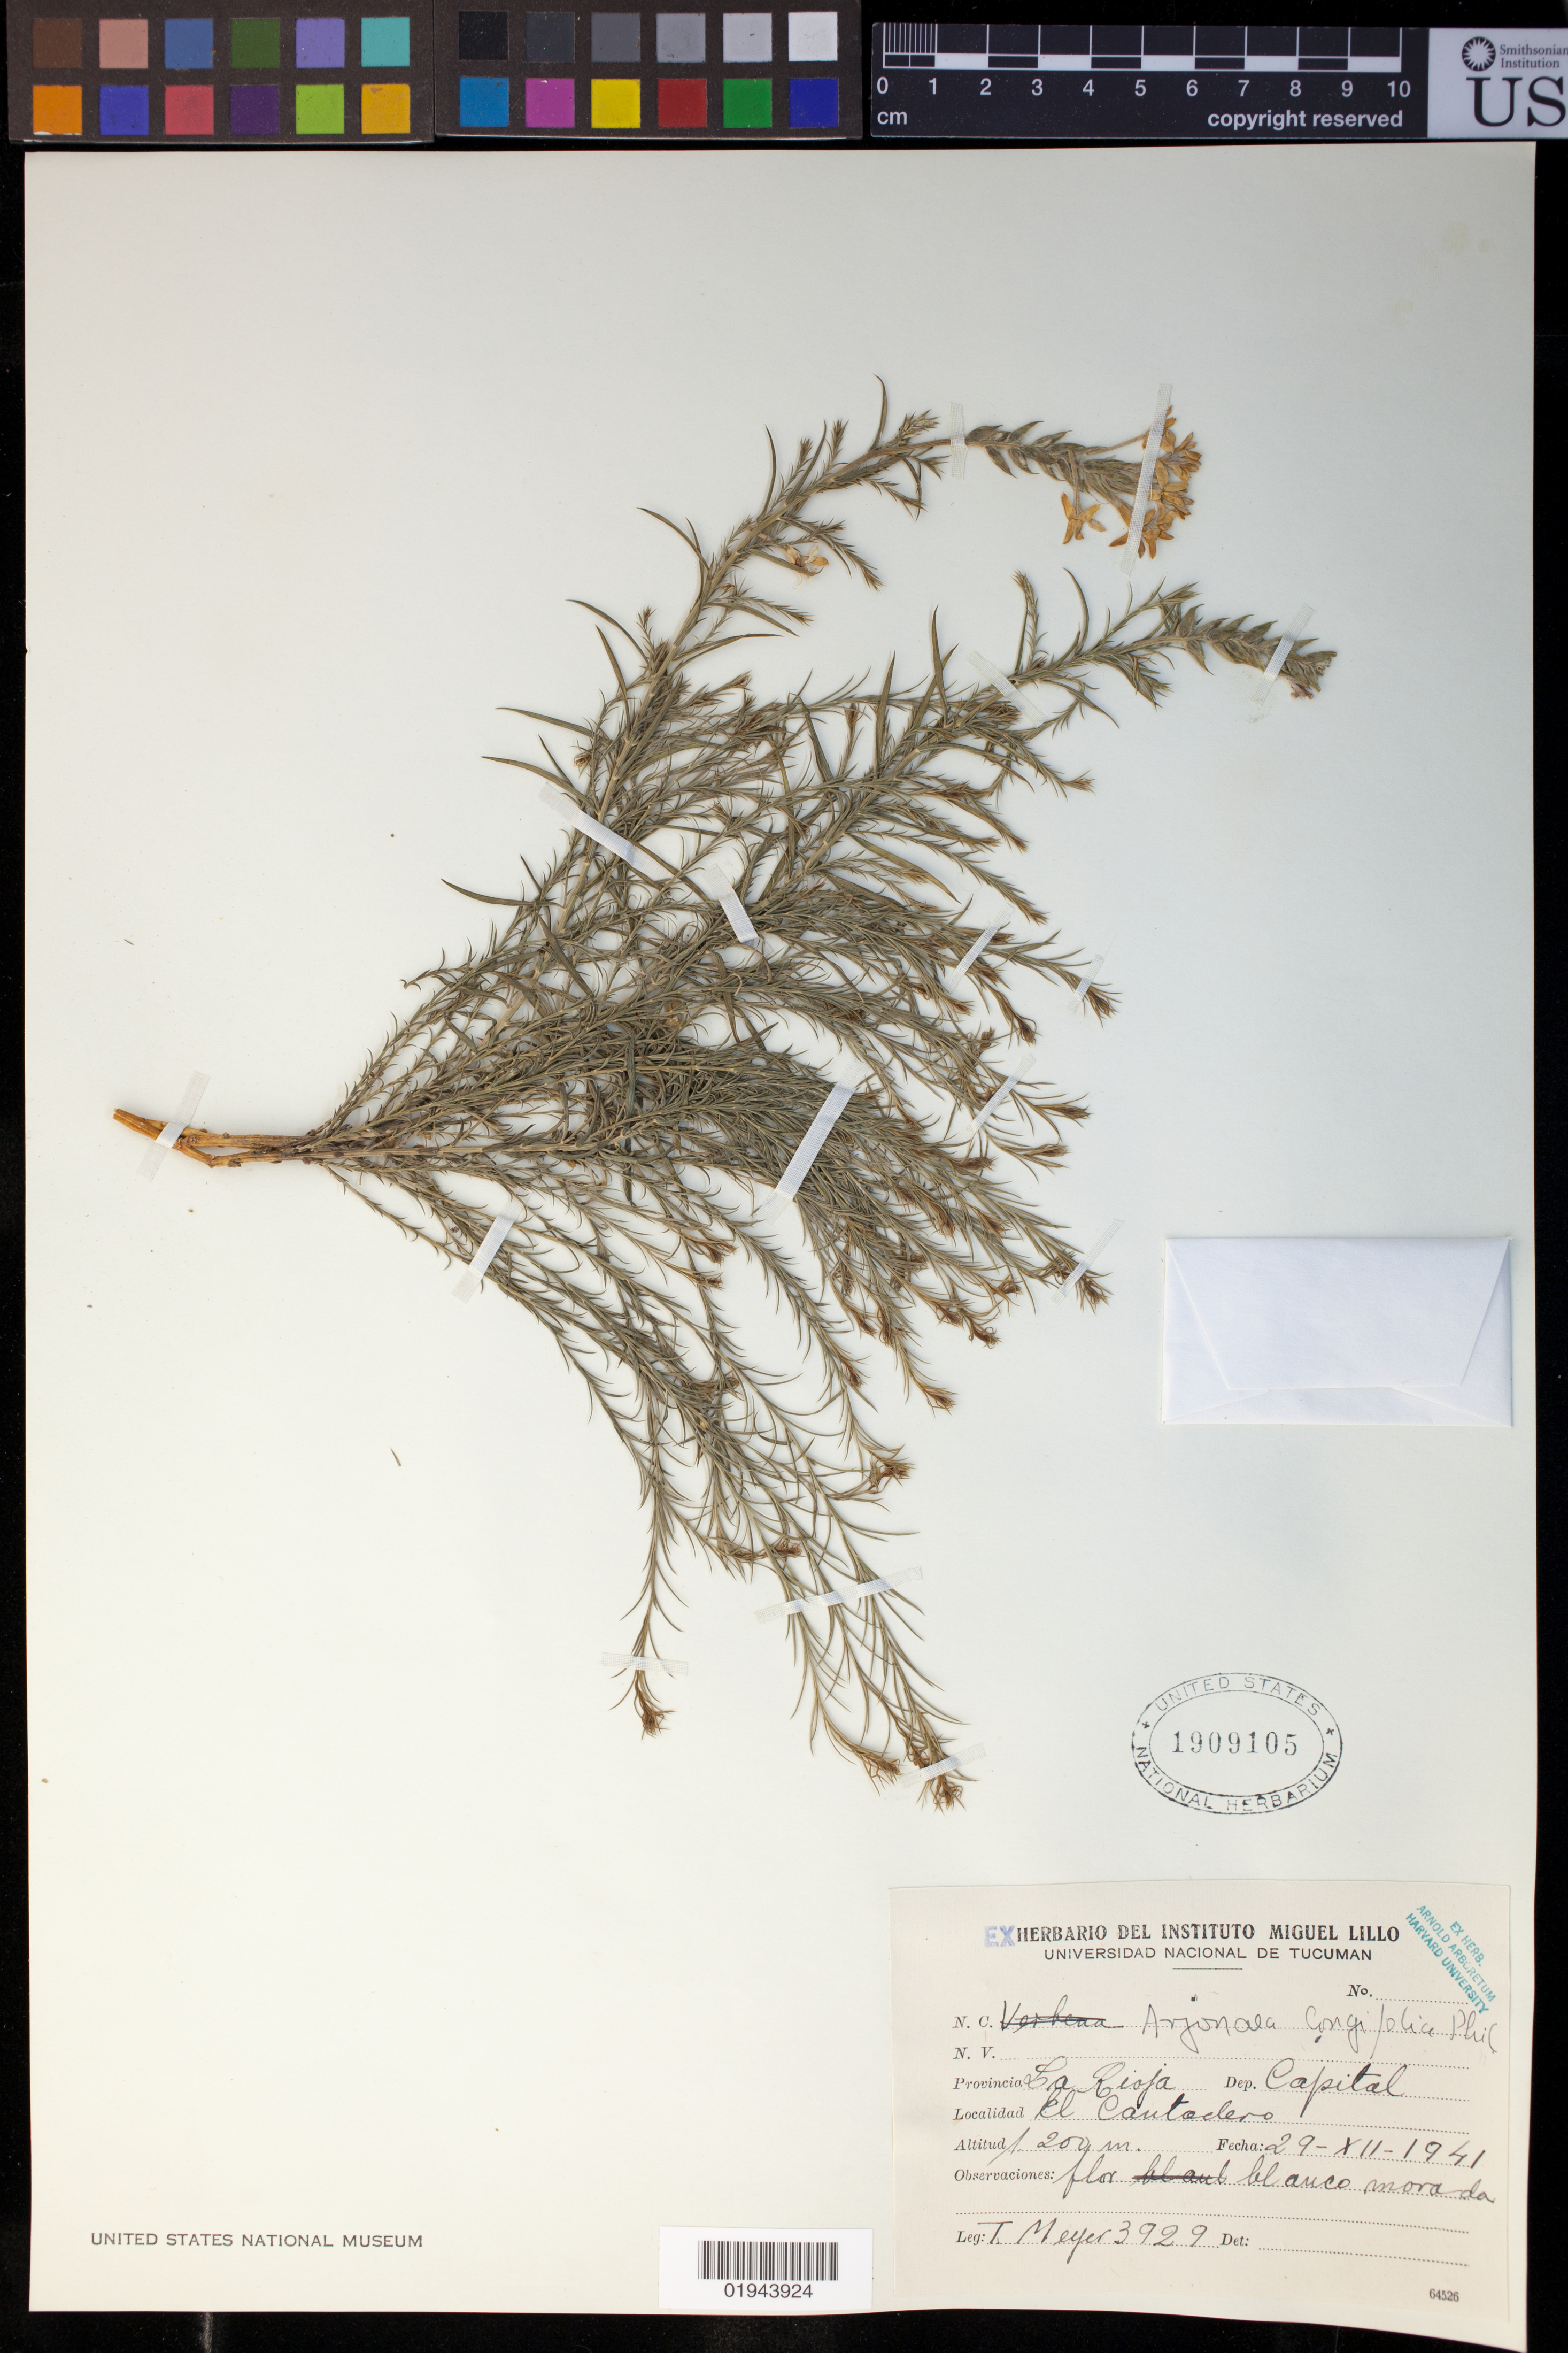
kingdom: Plantae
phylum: Tracheophyta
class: Magnoliopsida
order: Santalales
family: Schoepfiaceae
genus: Arjona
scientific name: Arjona longifolia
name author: Phil.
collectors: T. Meyer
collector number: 3929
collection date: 1941-12-29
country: Argentina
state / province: La Rioja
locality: Dep. Capital El Cantadero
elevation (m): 1200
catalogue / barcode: US 1909105